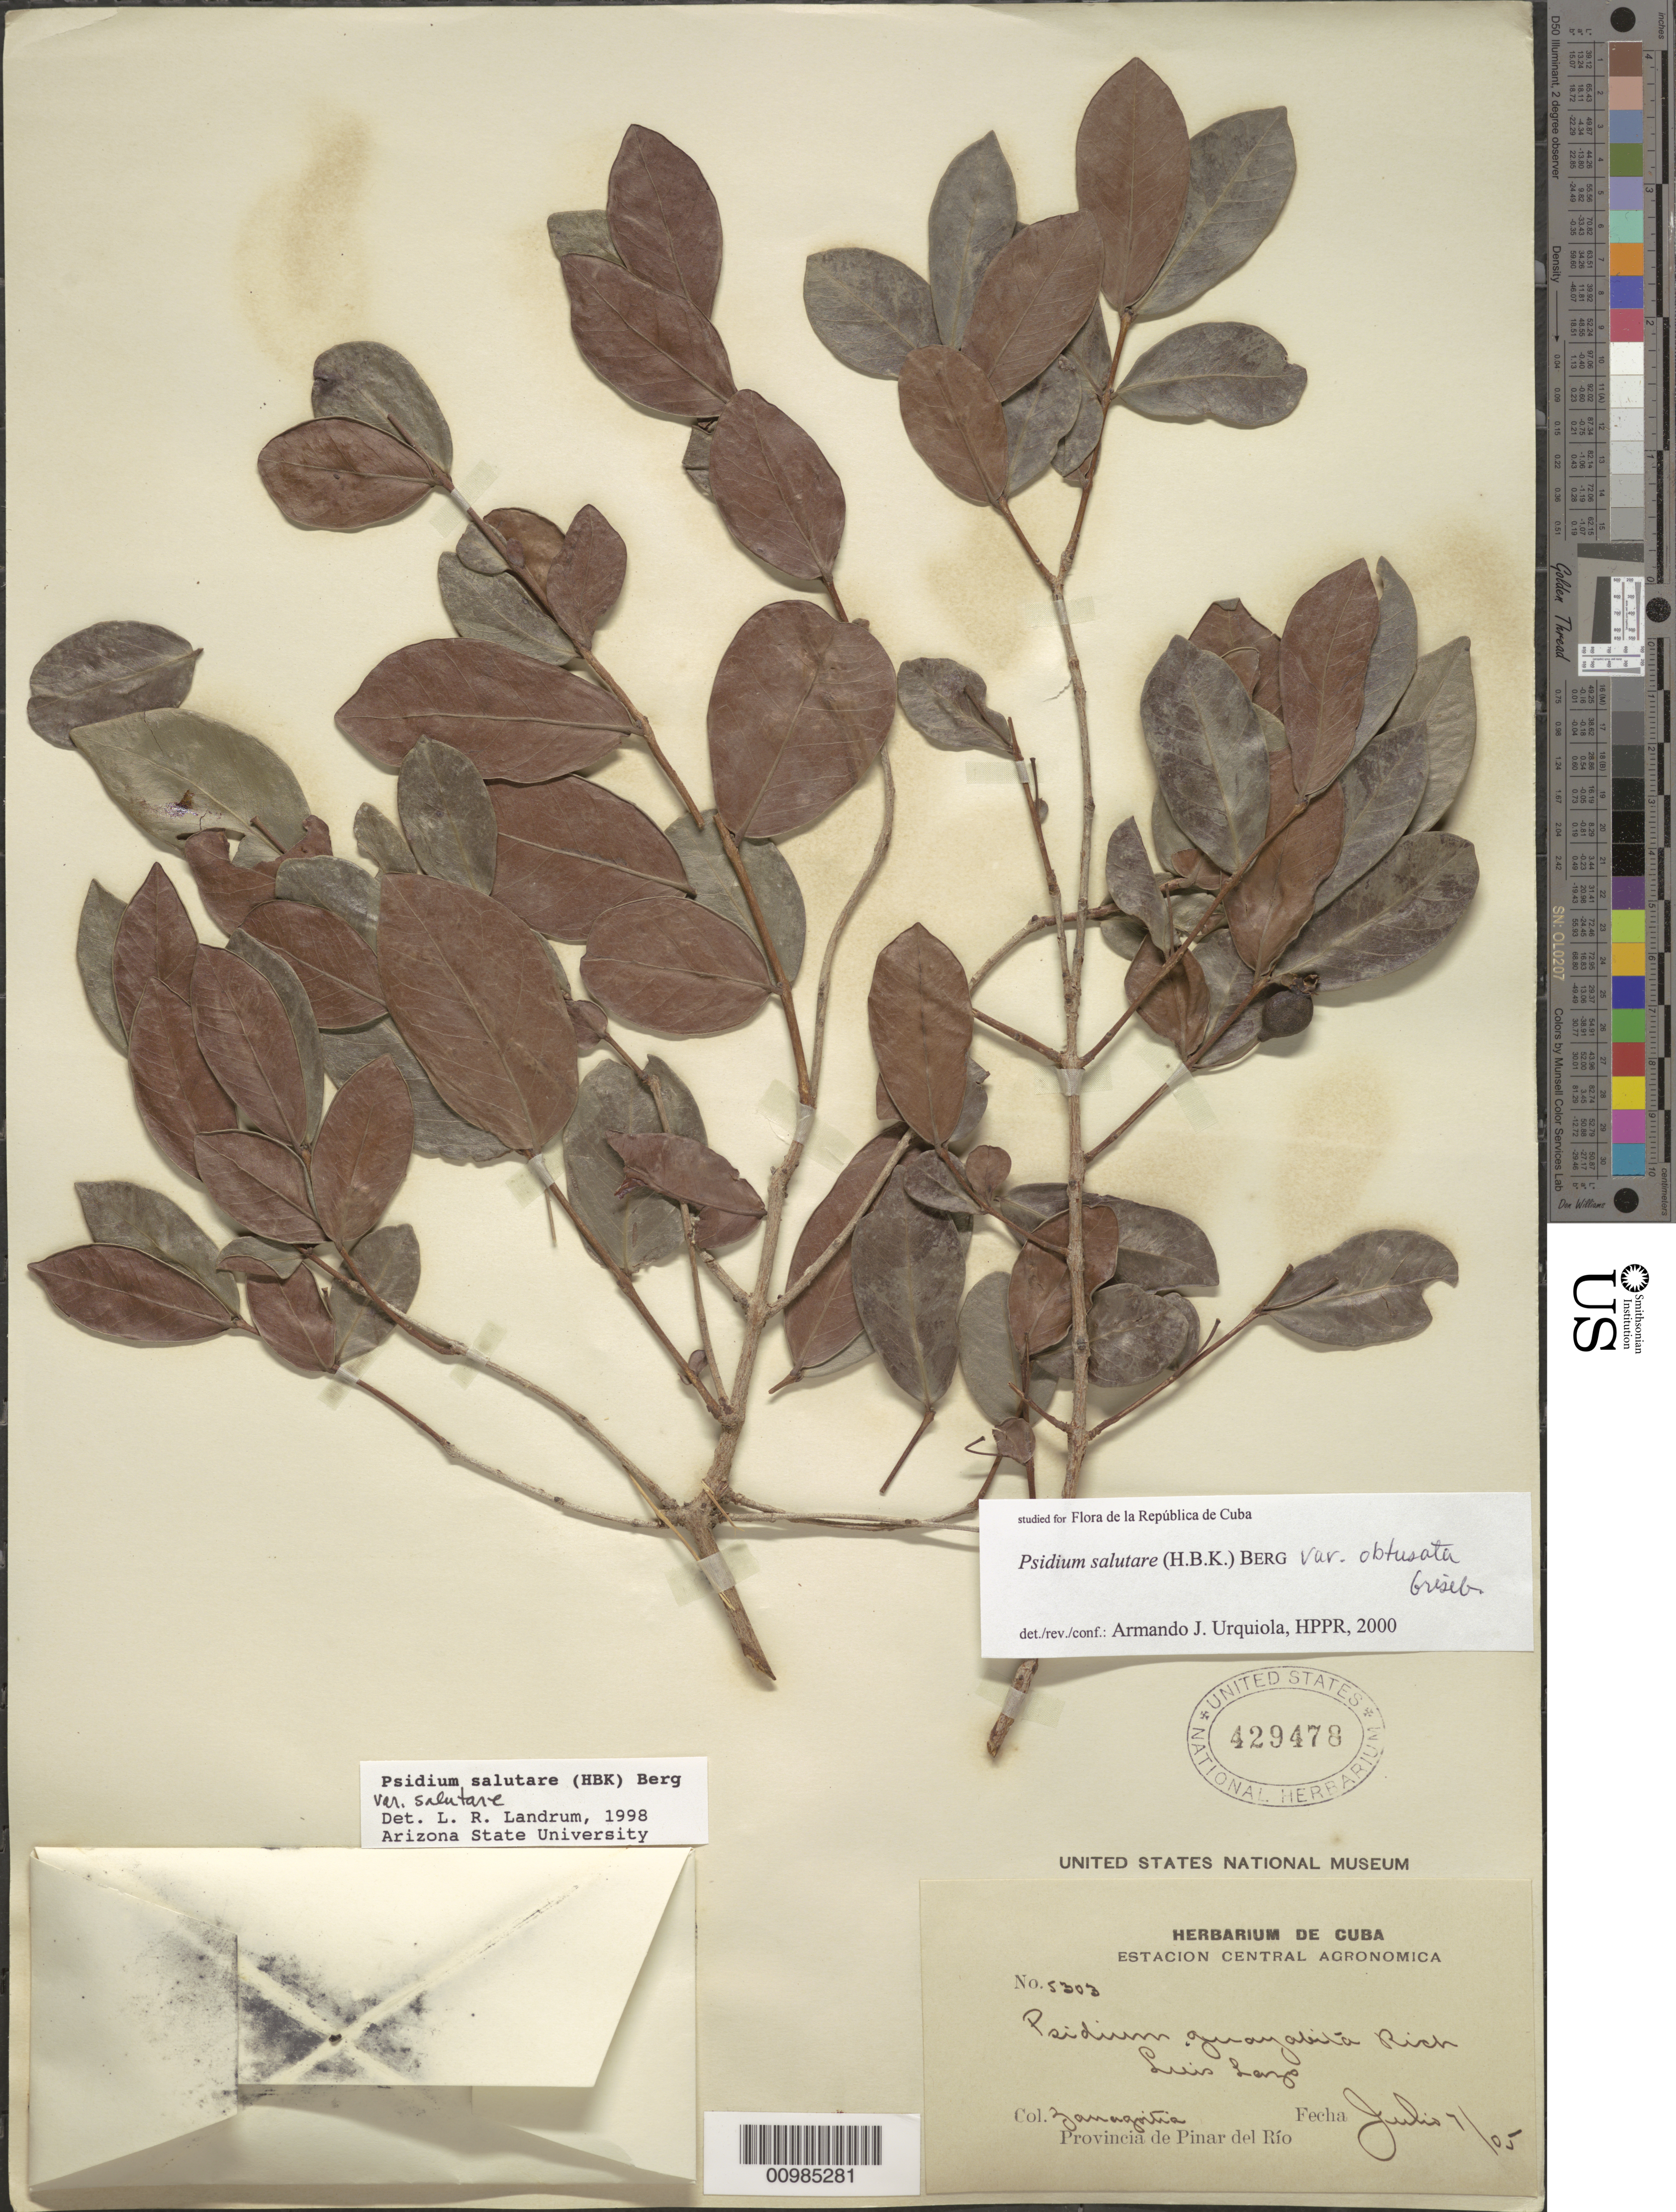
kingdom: Plantae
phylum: Tracheophyta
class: Magnoliopsida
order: Myrtales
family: Myrtaceae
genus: Psidium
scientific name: Psidium salutare var. obtusata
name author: Griseb.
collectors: B. Zanaquitia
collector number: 5303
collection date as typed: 07 Jul 1905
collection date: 1905-07-07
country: Cuba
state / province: Pinar del Rio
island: Cuba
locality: Luis Largo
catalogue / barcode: US 429478